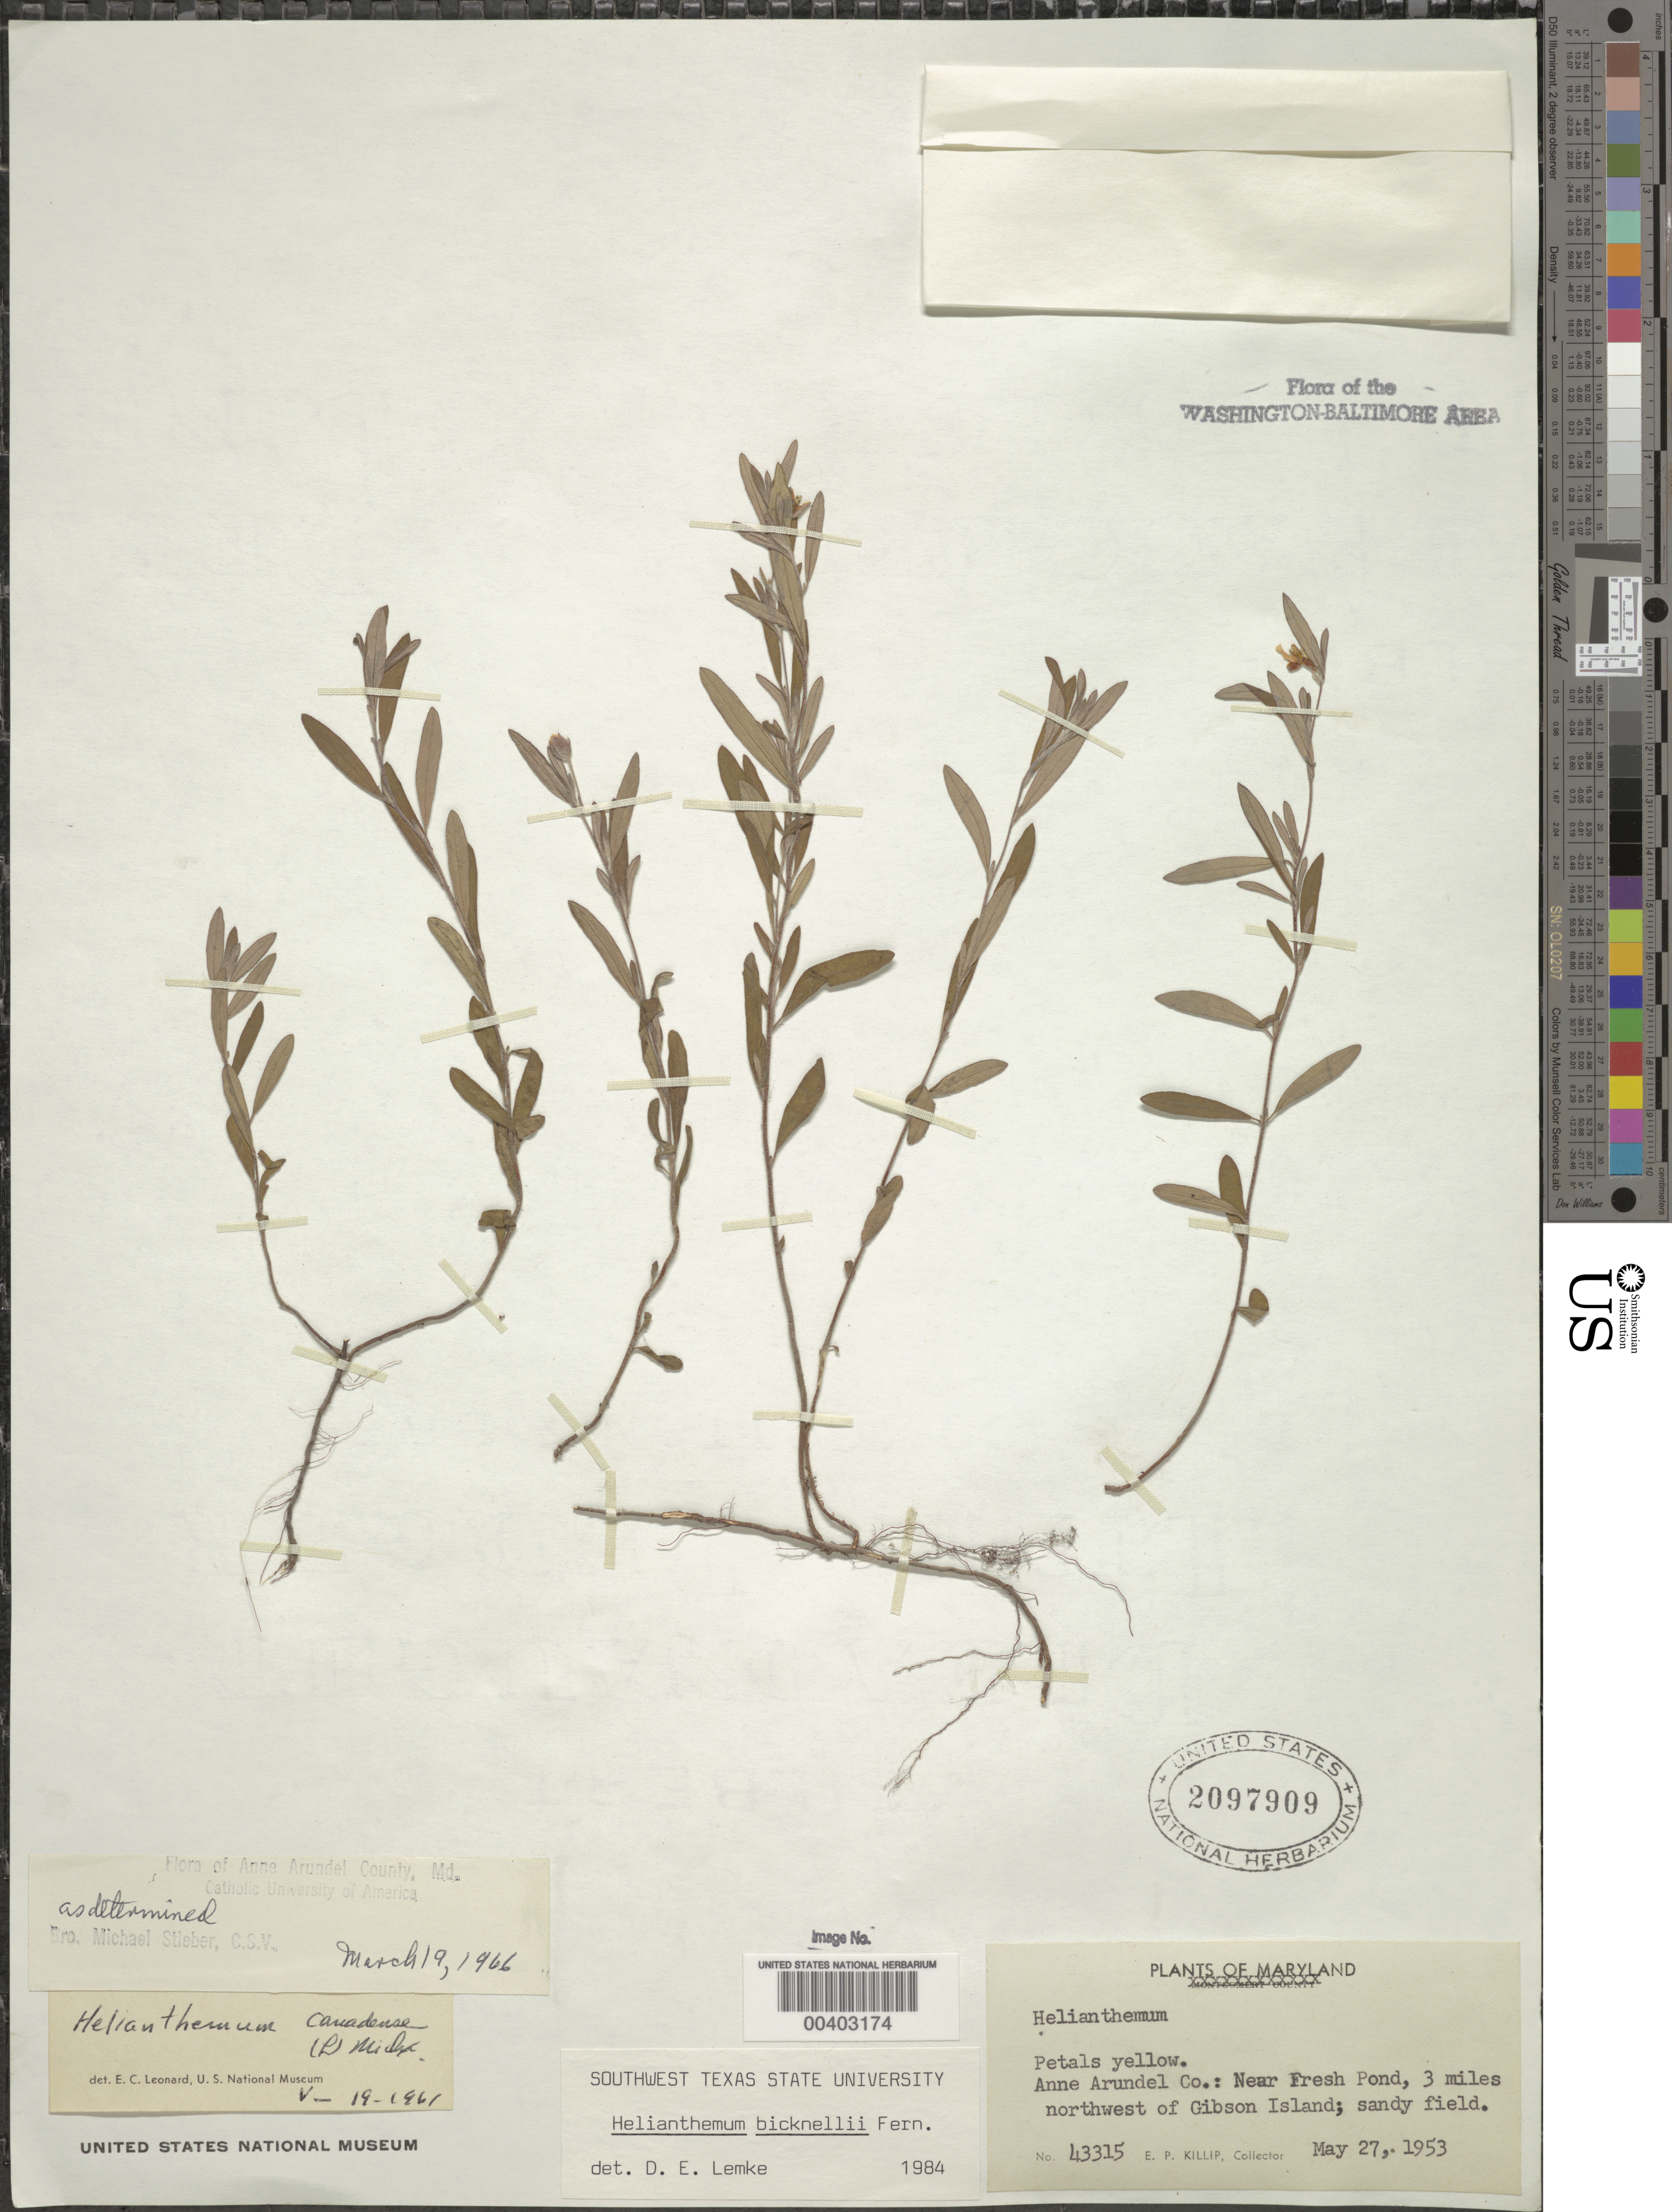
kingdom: Plantae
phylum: Tracheophyta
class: Magnoliopsida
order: Malvales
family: Cistaceae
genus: Crocanthemum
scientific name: Crocanthemum bicknellii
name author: (Fernald) Janch.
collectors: E. P. Killip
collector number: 43315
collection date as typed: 27 May 1953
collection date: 1953-05-27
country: United States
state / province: Maryland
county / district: Anne Arundel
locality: Fresh Pond vicinity, north west of Gibson Island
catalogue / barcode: US 2097909